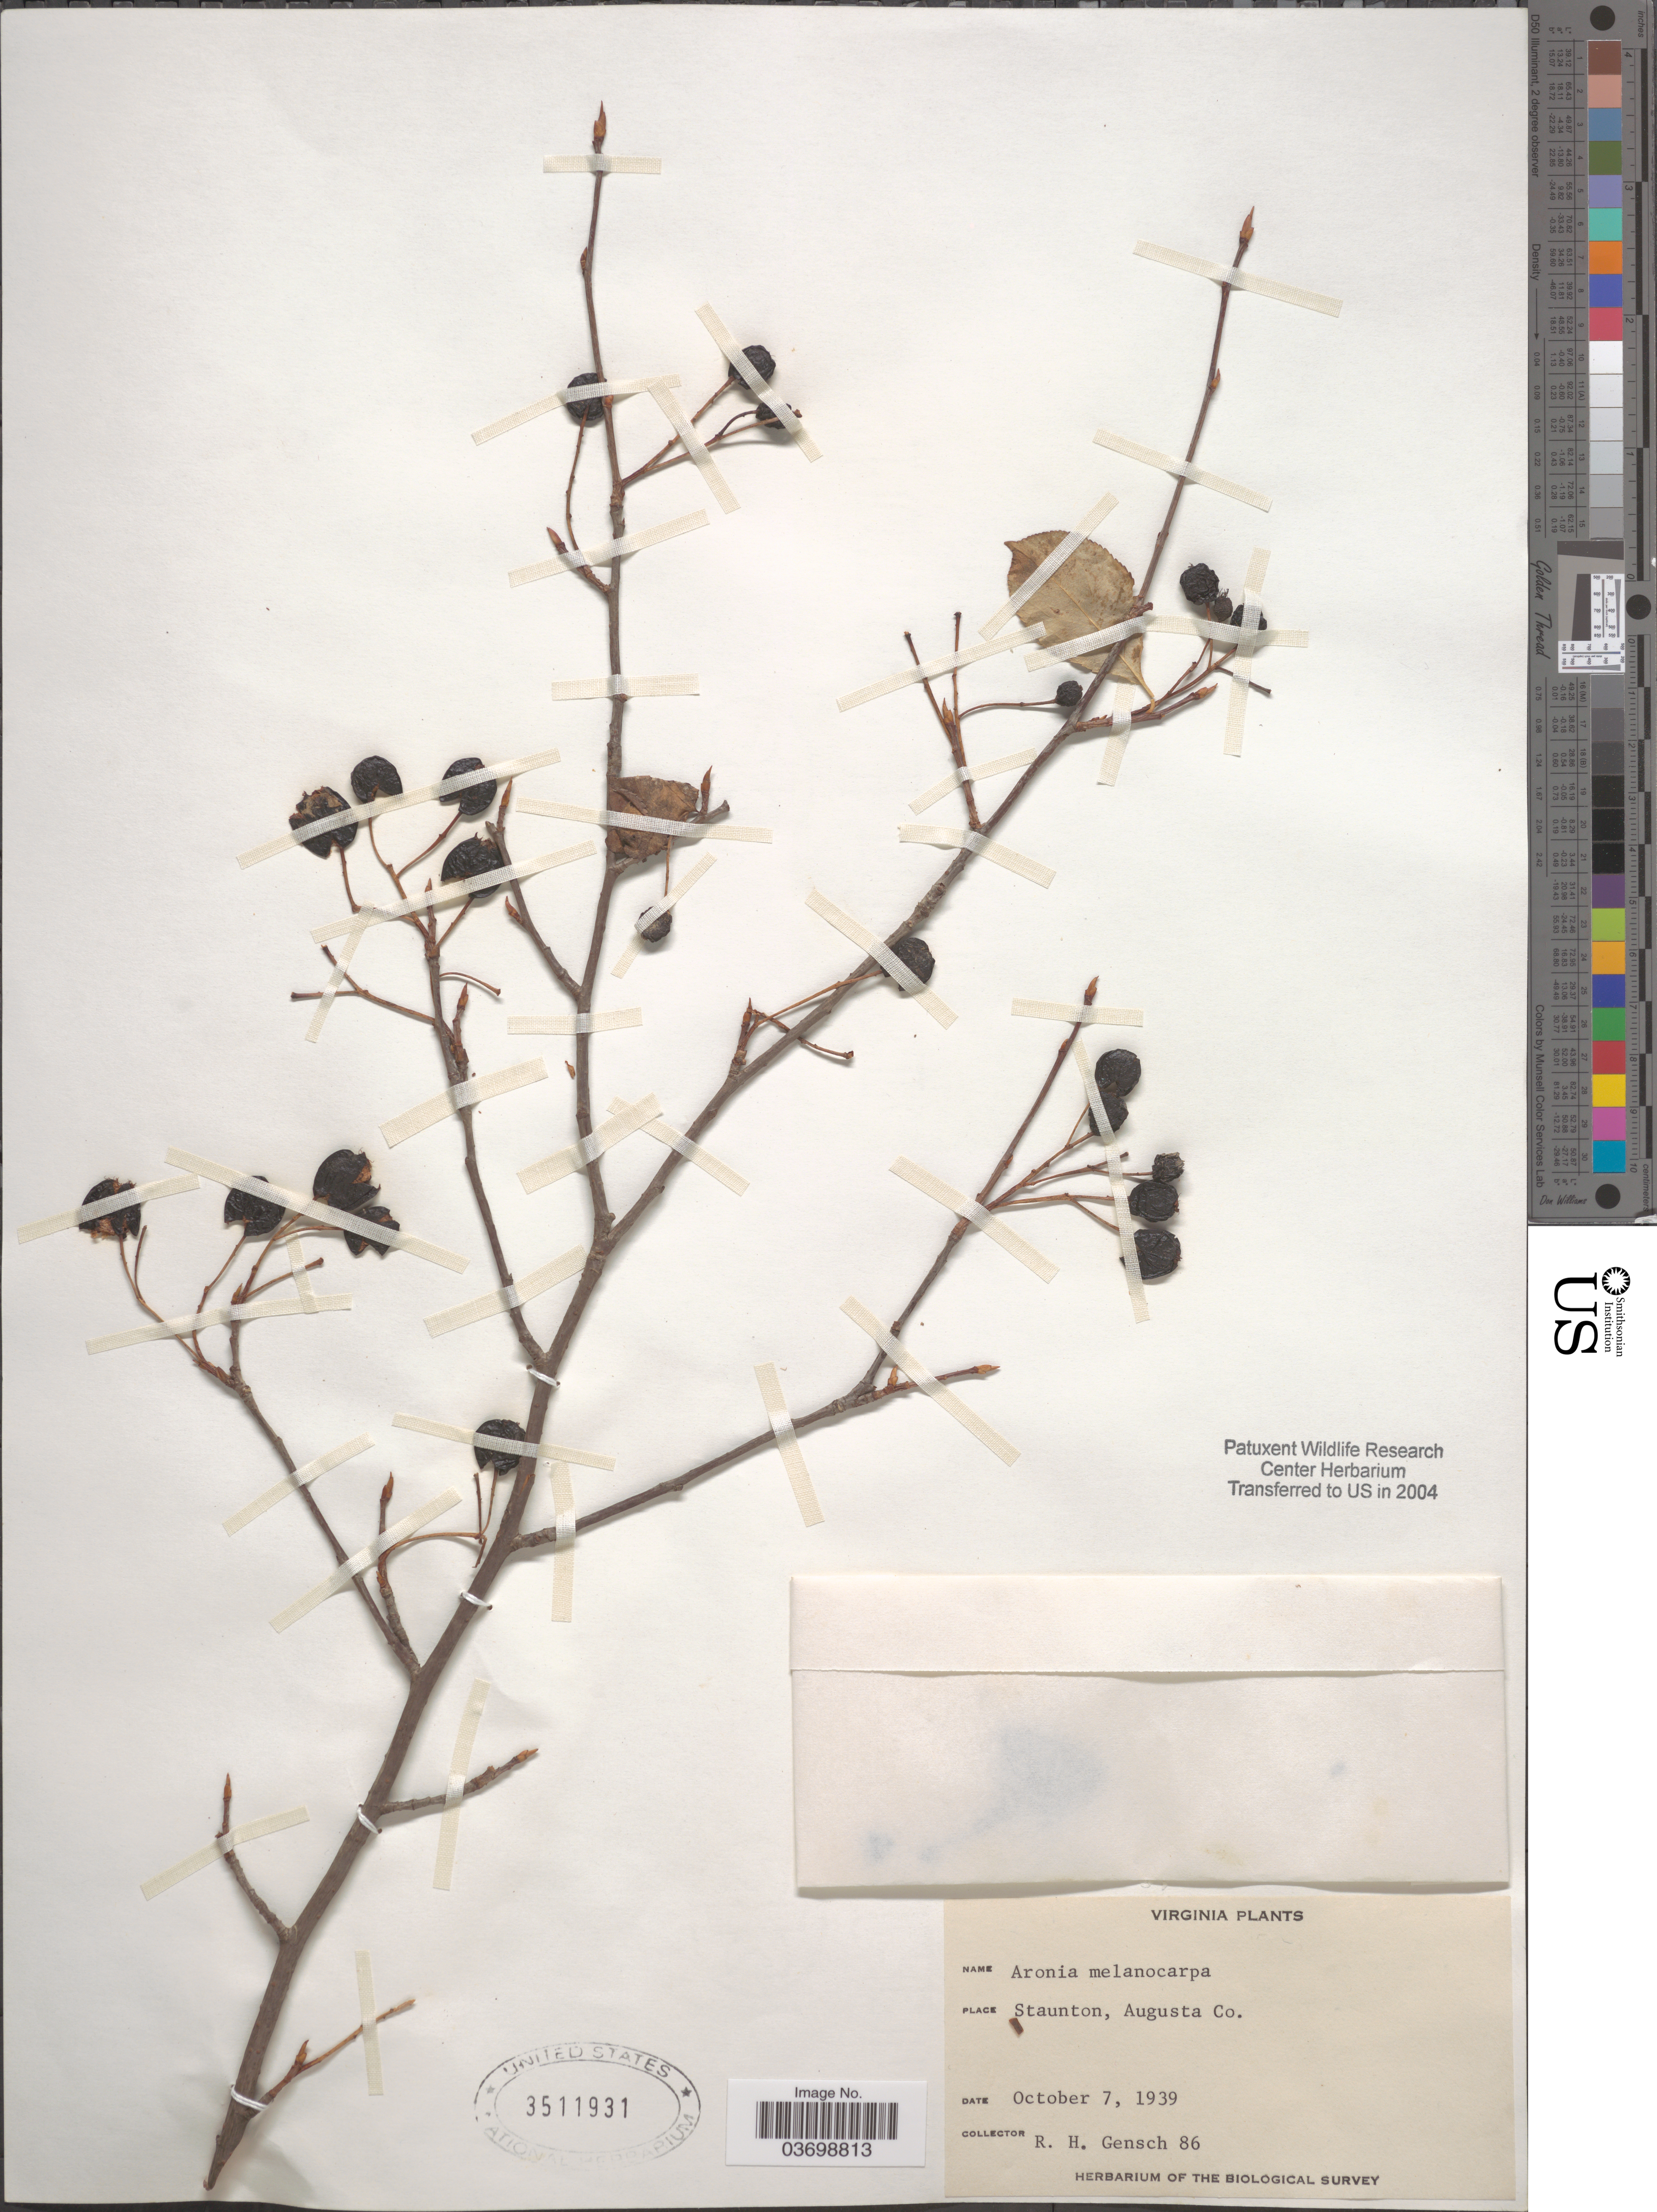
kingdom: Plantae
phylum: Tracheophyta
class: Magnoliopsida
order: Rosales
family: Rosaceae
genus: Aronia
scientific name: Aronia melanocarpa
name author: (Michx.) Elliott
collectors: R. Gensch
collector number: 86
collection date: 1939-10-07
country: United States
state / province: Virginia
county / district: Augusta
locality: Staunton, Augusta Co.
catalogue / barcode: US 3511931